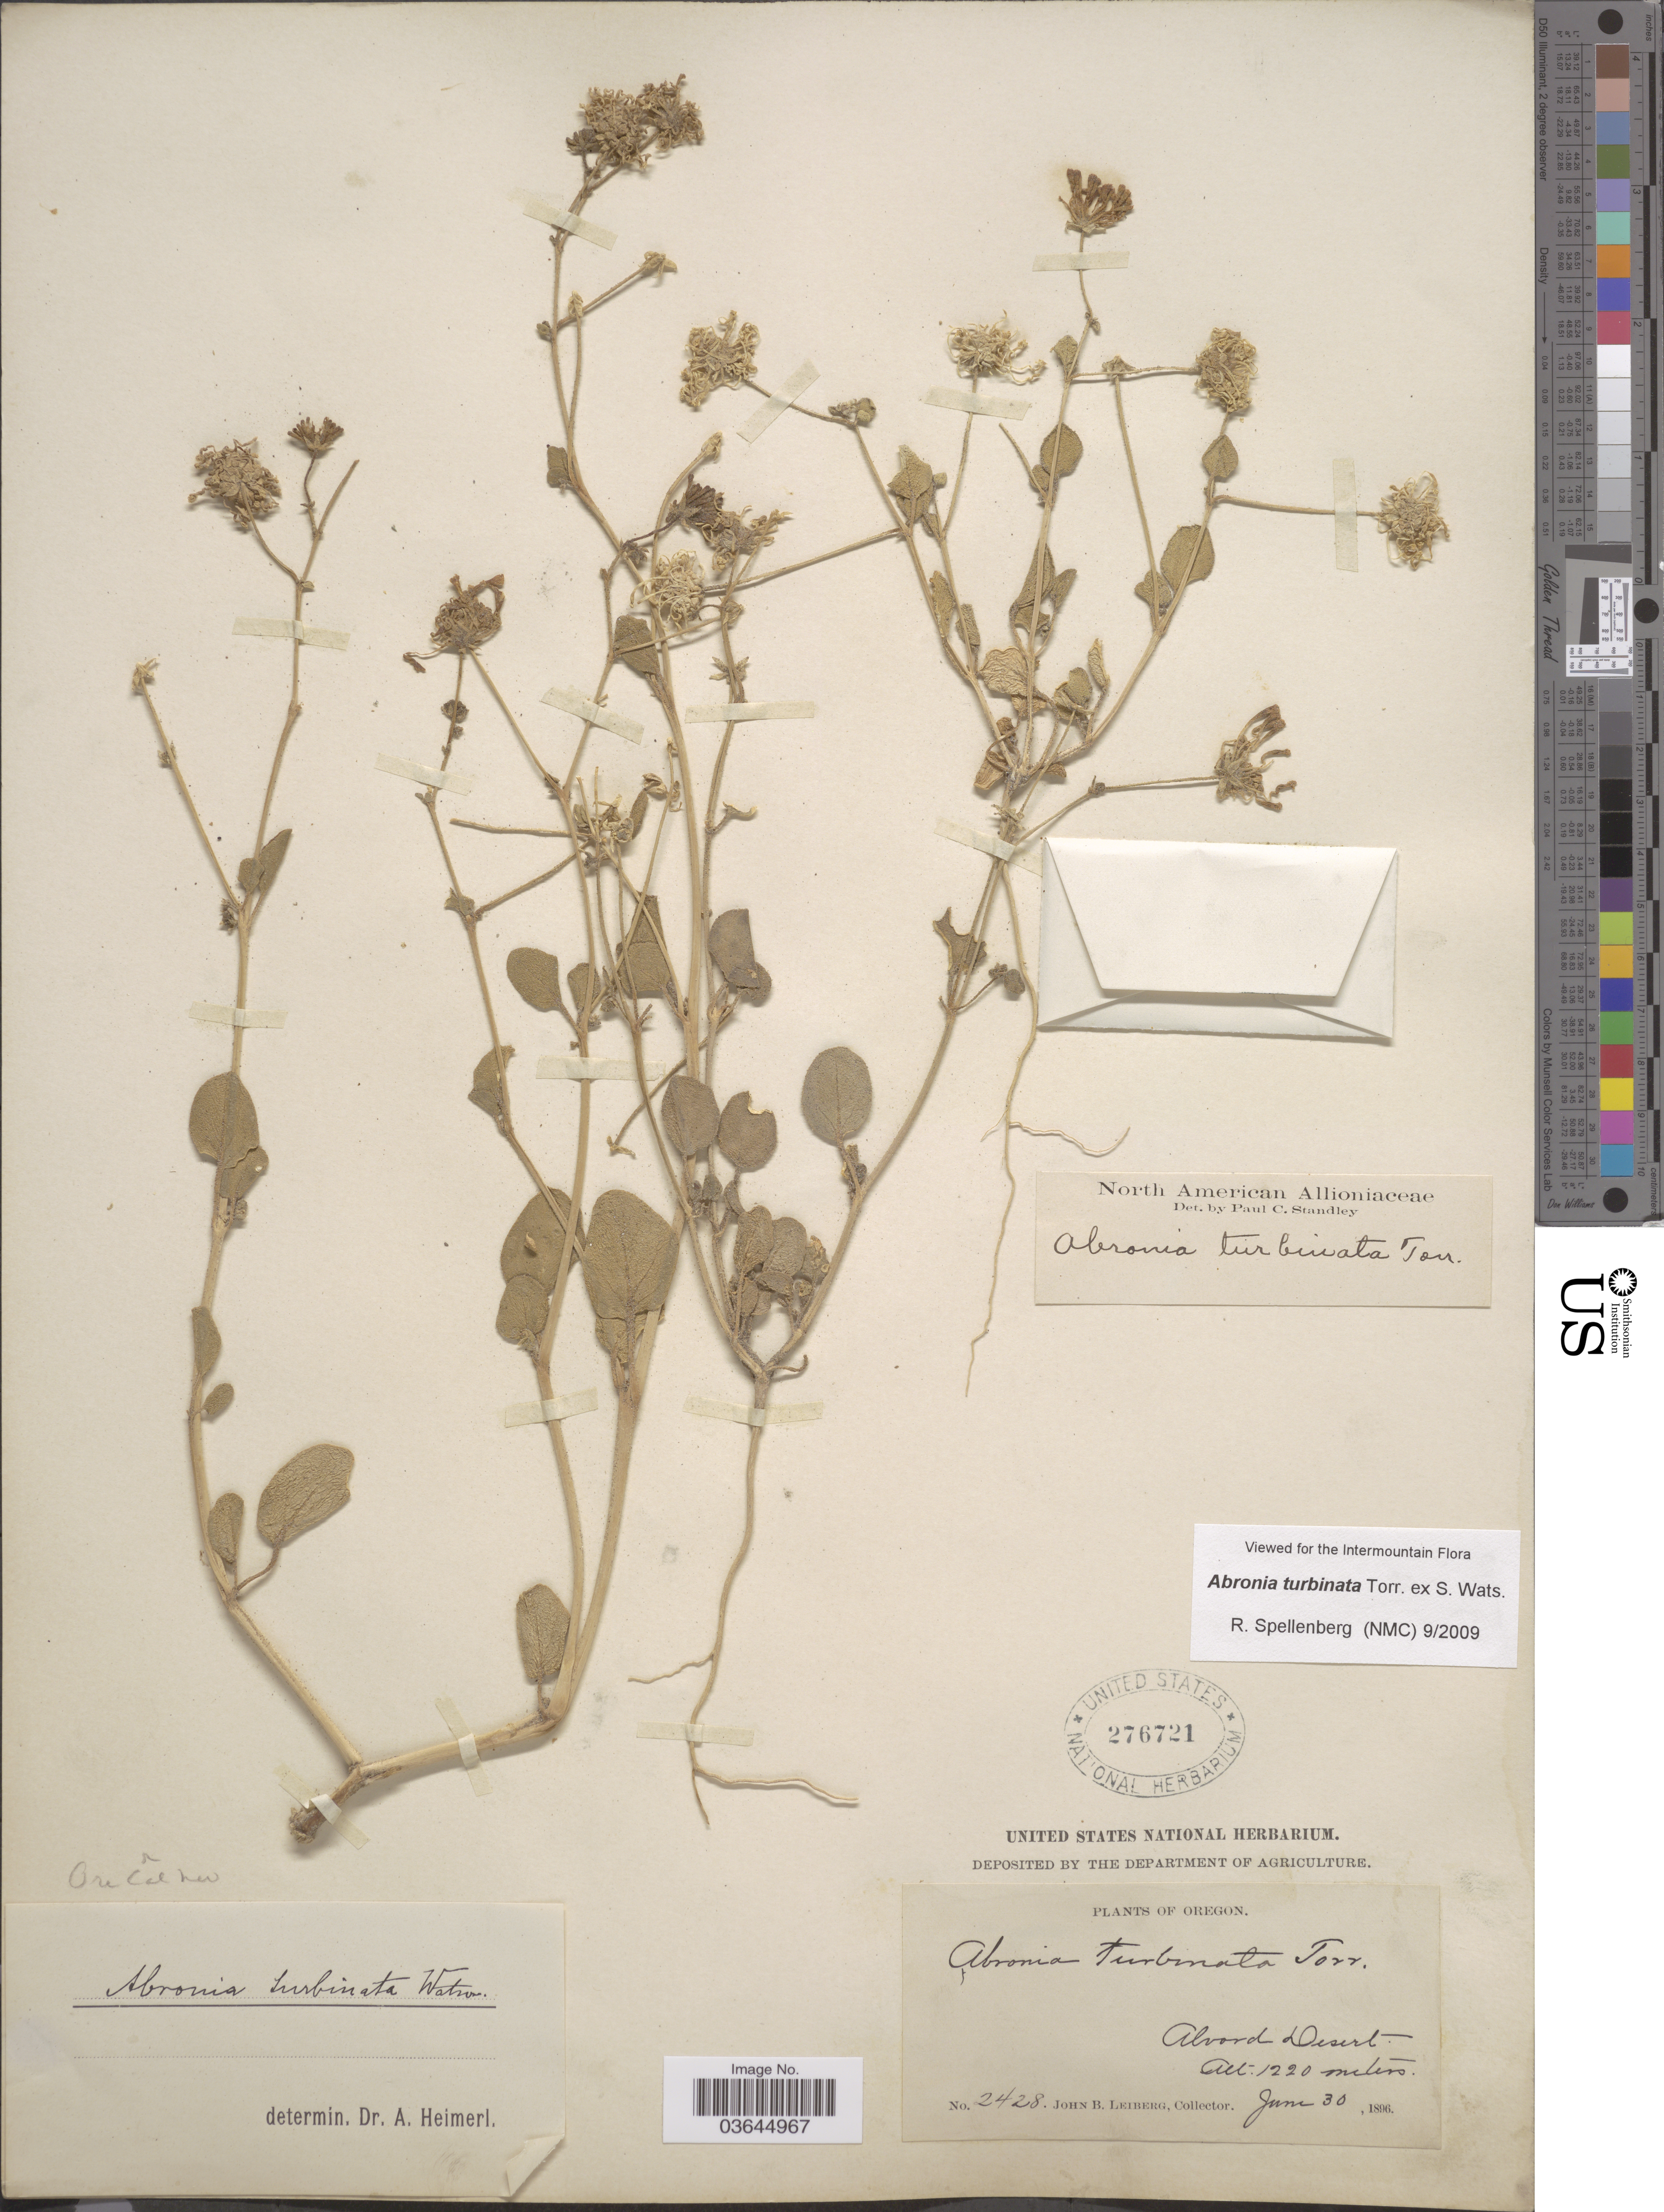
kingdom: Plantae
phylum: Tracheophyta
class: Magnoliopsida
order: Caryophyllales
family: Nyctaginaceae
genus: Abronia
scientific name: Abronia turbinata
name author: Torr. ex S. Watson in C. King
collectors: J. B. Leiberg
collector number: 2428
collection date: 1896-06-30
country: United States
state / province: Oregon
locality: Alvord Desert.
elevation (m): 1220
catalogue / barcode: US 276721